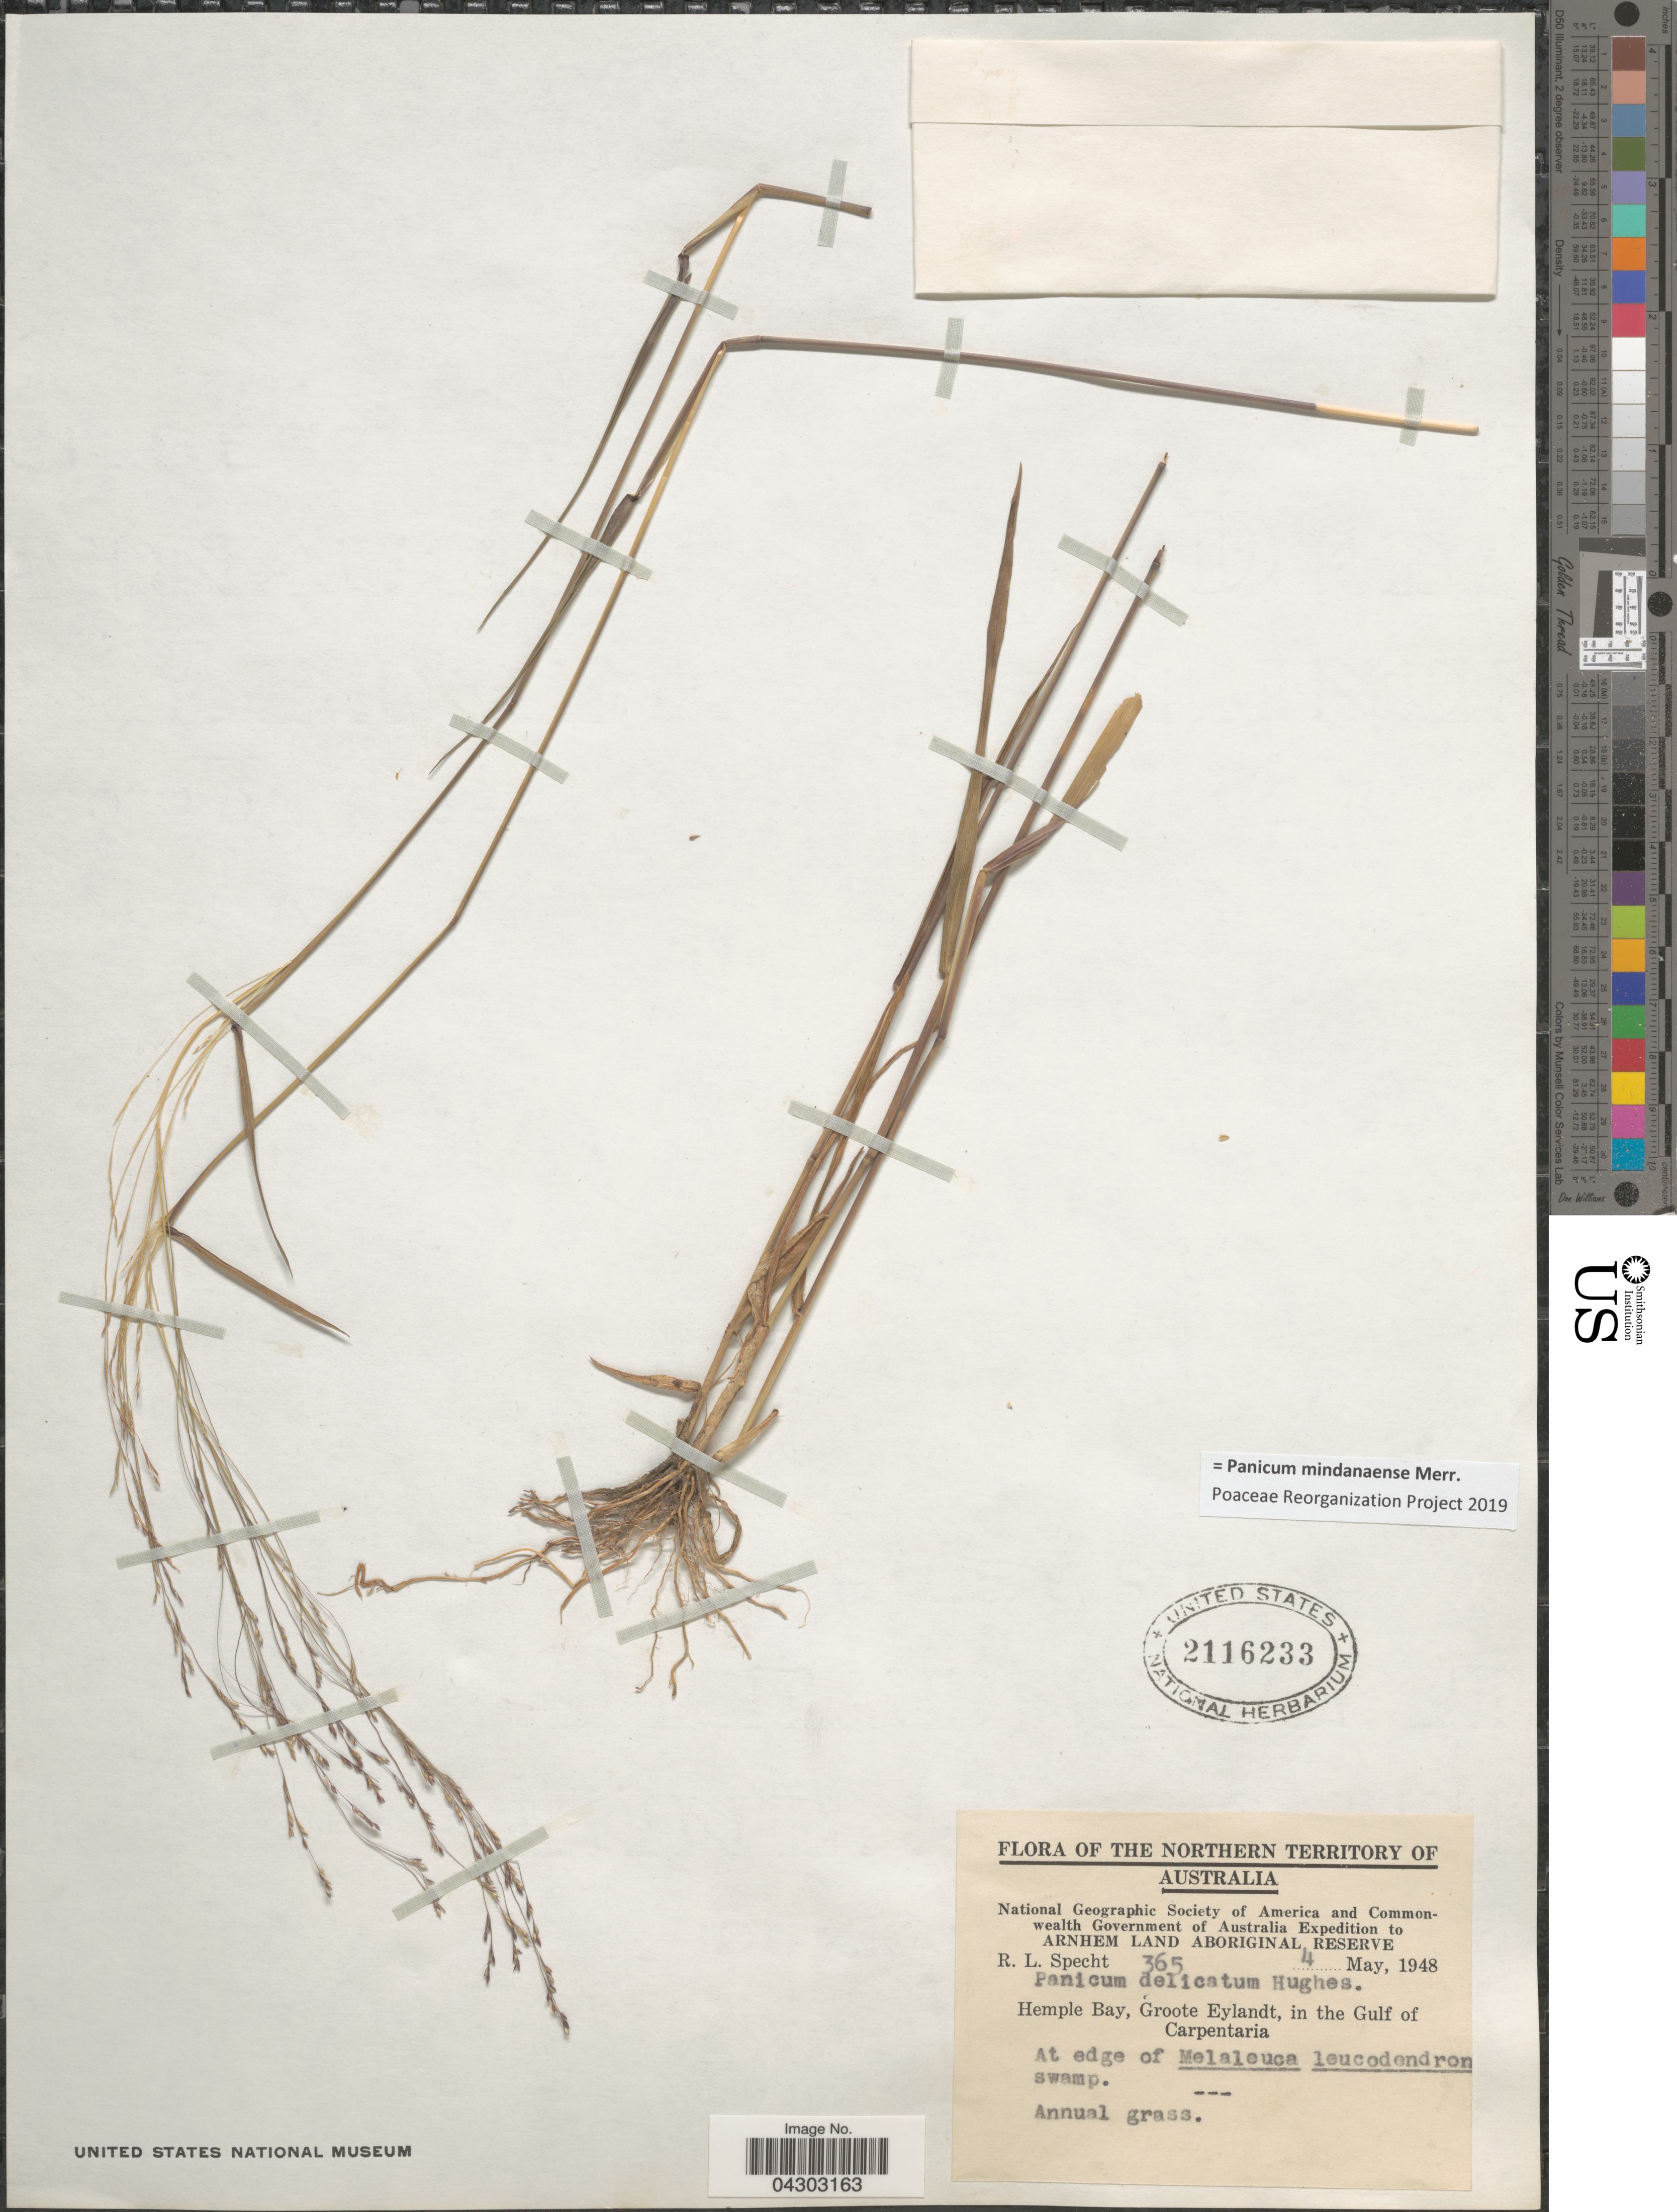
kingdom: Plantae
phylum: Tracheophyta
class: Liliopsida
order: Poales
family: Poaceae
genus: Panicum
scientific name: Panicum mindanaense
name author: Merr.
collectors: R. L. Specht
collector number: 365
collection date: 1948-05-04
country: Australia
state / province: Northern Territory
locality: National Geographic Society of America and Commonwealth Government of Australia Expedition to Arnhem Land Aboriginal Reserve. Hemple Bay, Groote Eylandt, in the Gulf of Carpentaria.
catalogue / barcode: US 2116233